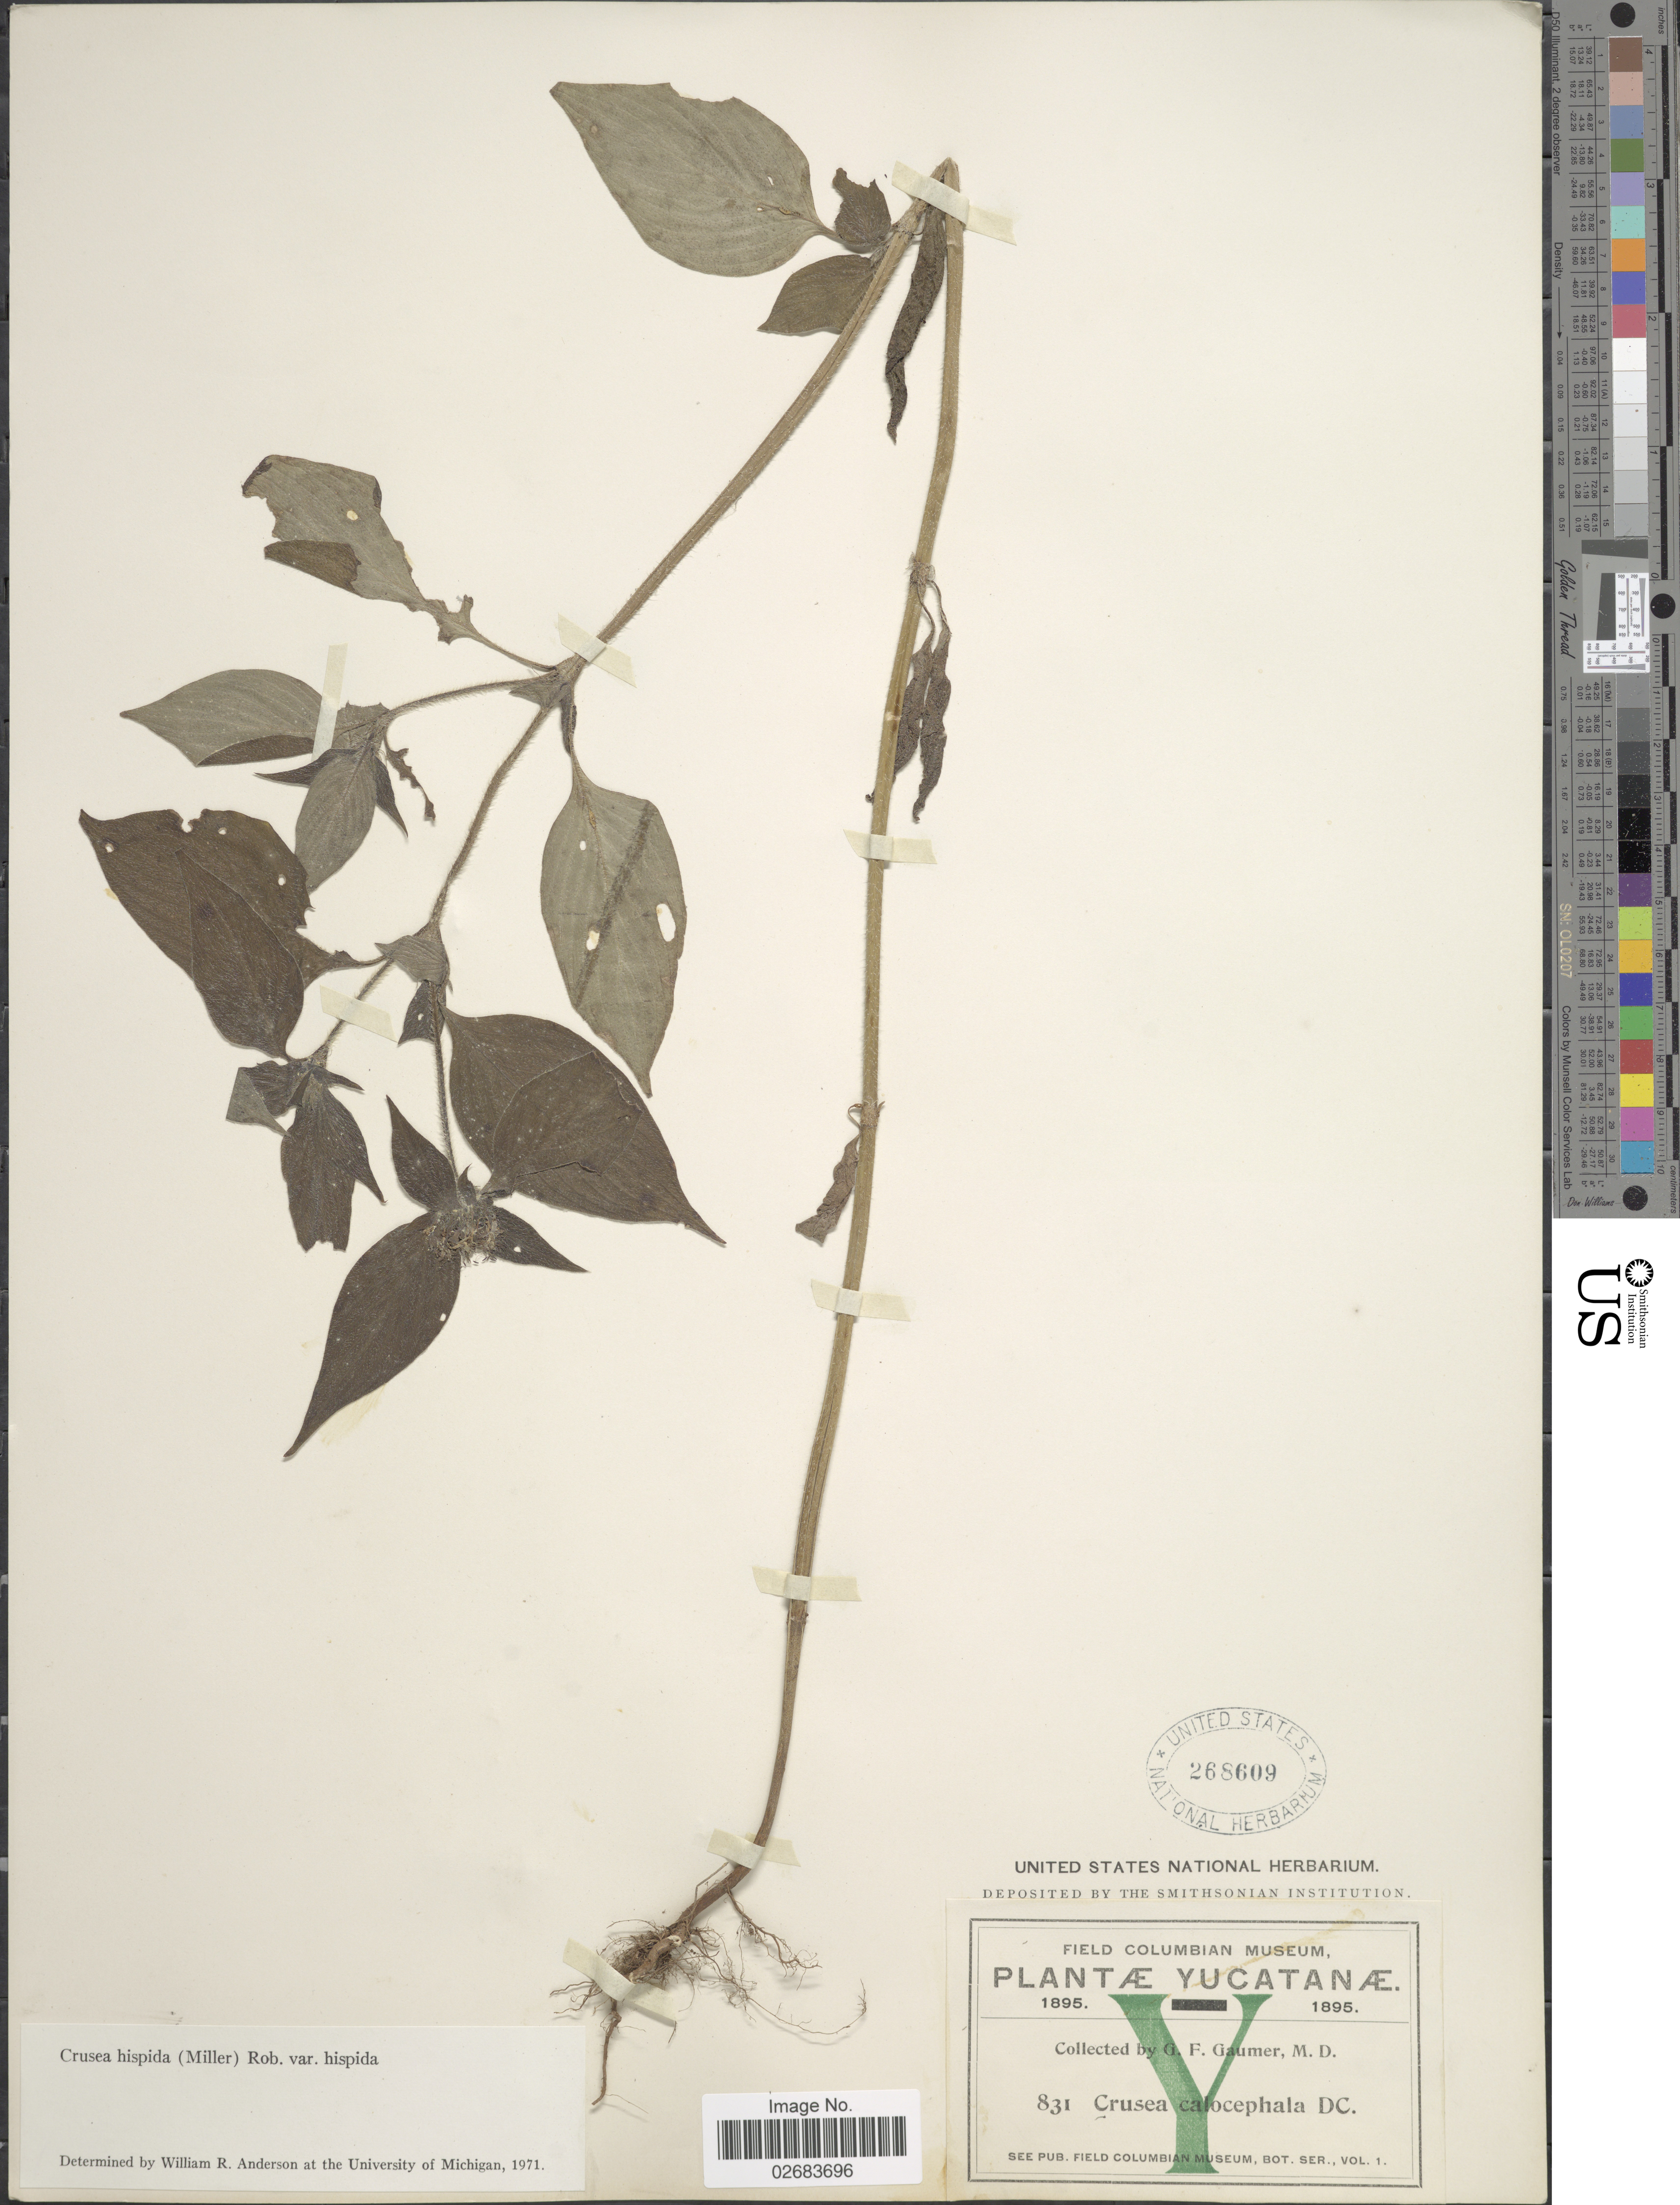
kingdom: Plantae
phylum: Tracheophyta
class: Magnoliopsida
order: Gentianales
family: Rubiaceae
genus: Crusea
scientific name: Crusea hispida var. hispida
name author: (Mill.) B.L. Rob.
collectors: G. F. Gaumer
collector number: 831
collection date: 1895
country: Mexico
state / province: Yucatán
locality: Yucatanæ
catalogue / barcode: US 268609